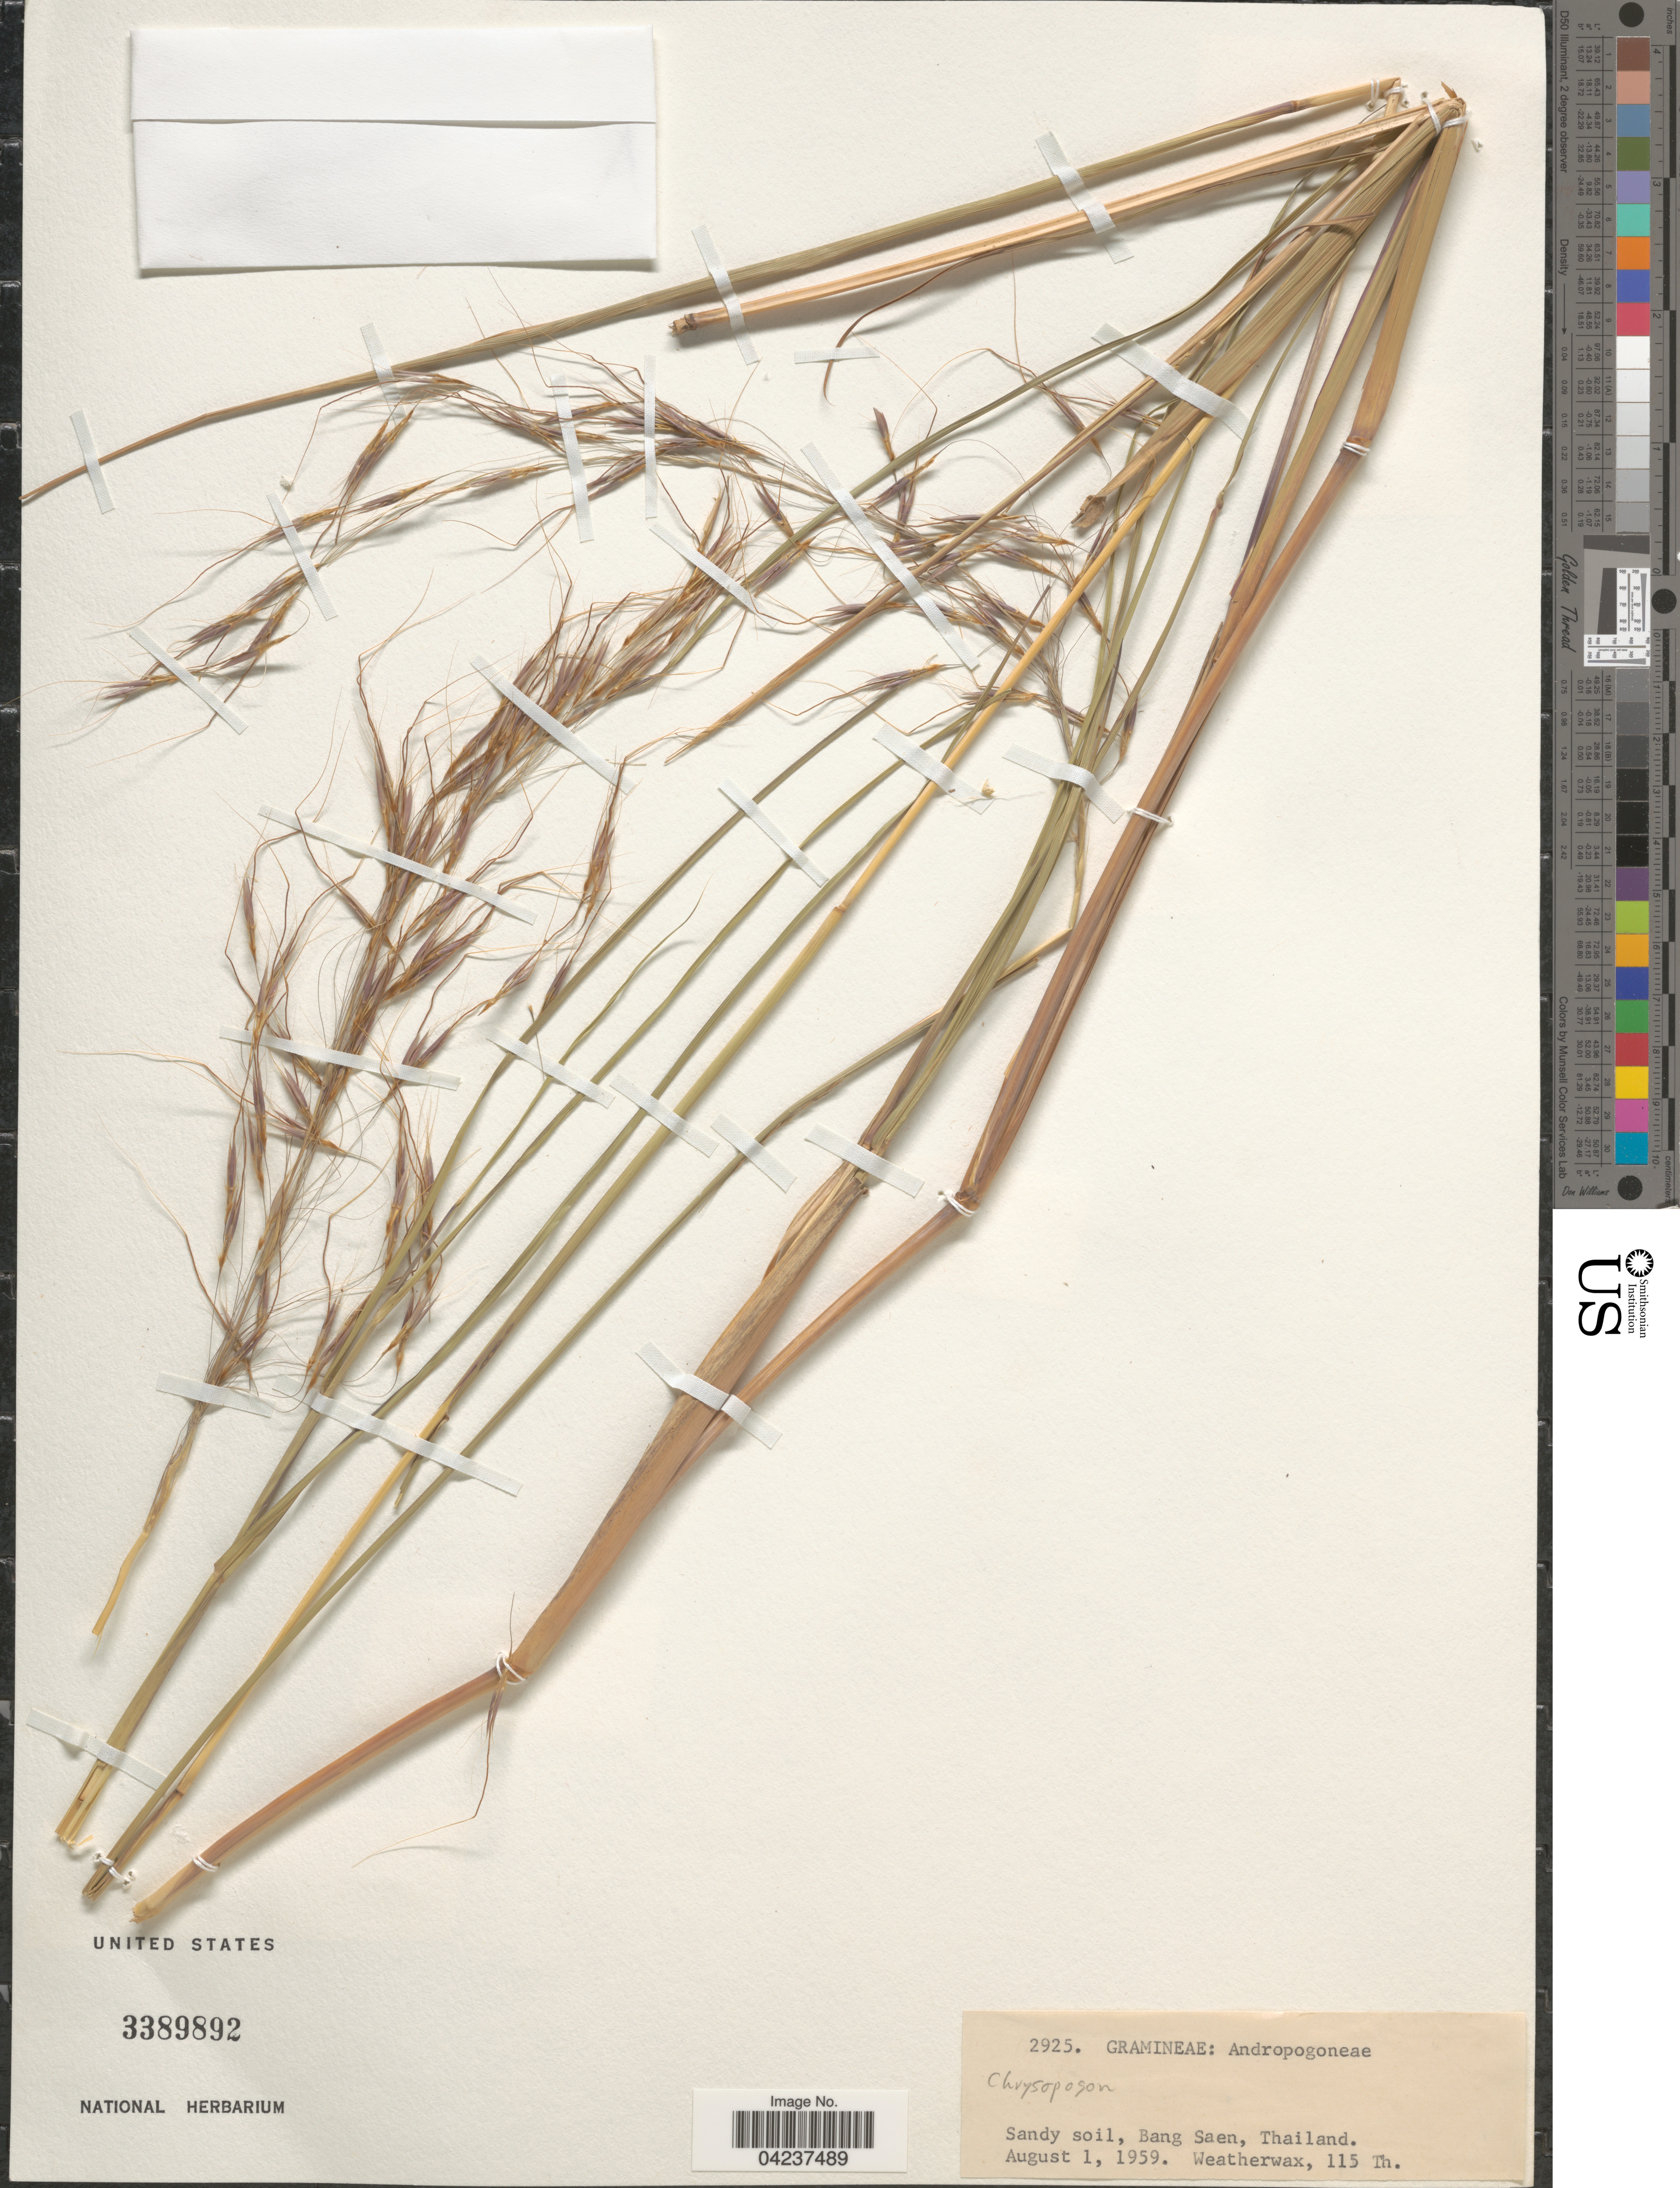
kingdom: Plantae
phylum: Tracheophyta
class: Liliopsida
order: Poales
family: Poaceae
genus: Chrysopogon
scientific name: Chrysopogon sp.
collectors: -. Weatherwax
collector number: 2925/115 Th.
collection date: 1959-08-01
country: Thailand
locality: Sandy soil, Bang Saen.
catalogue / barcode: US 3389892